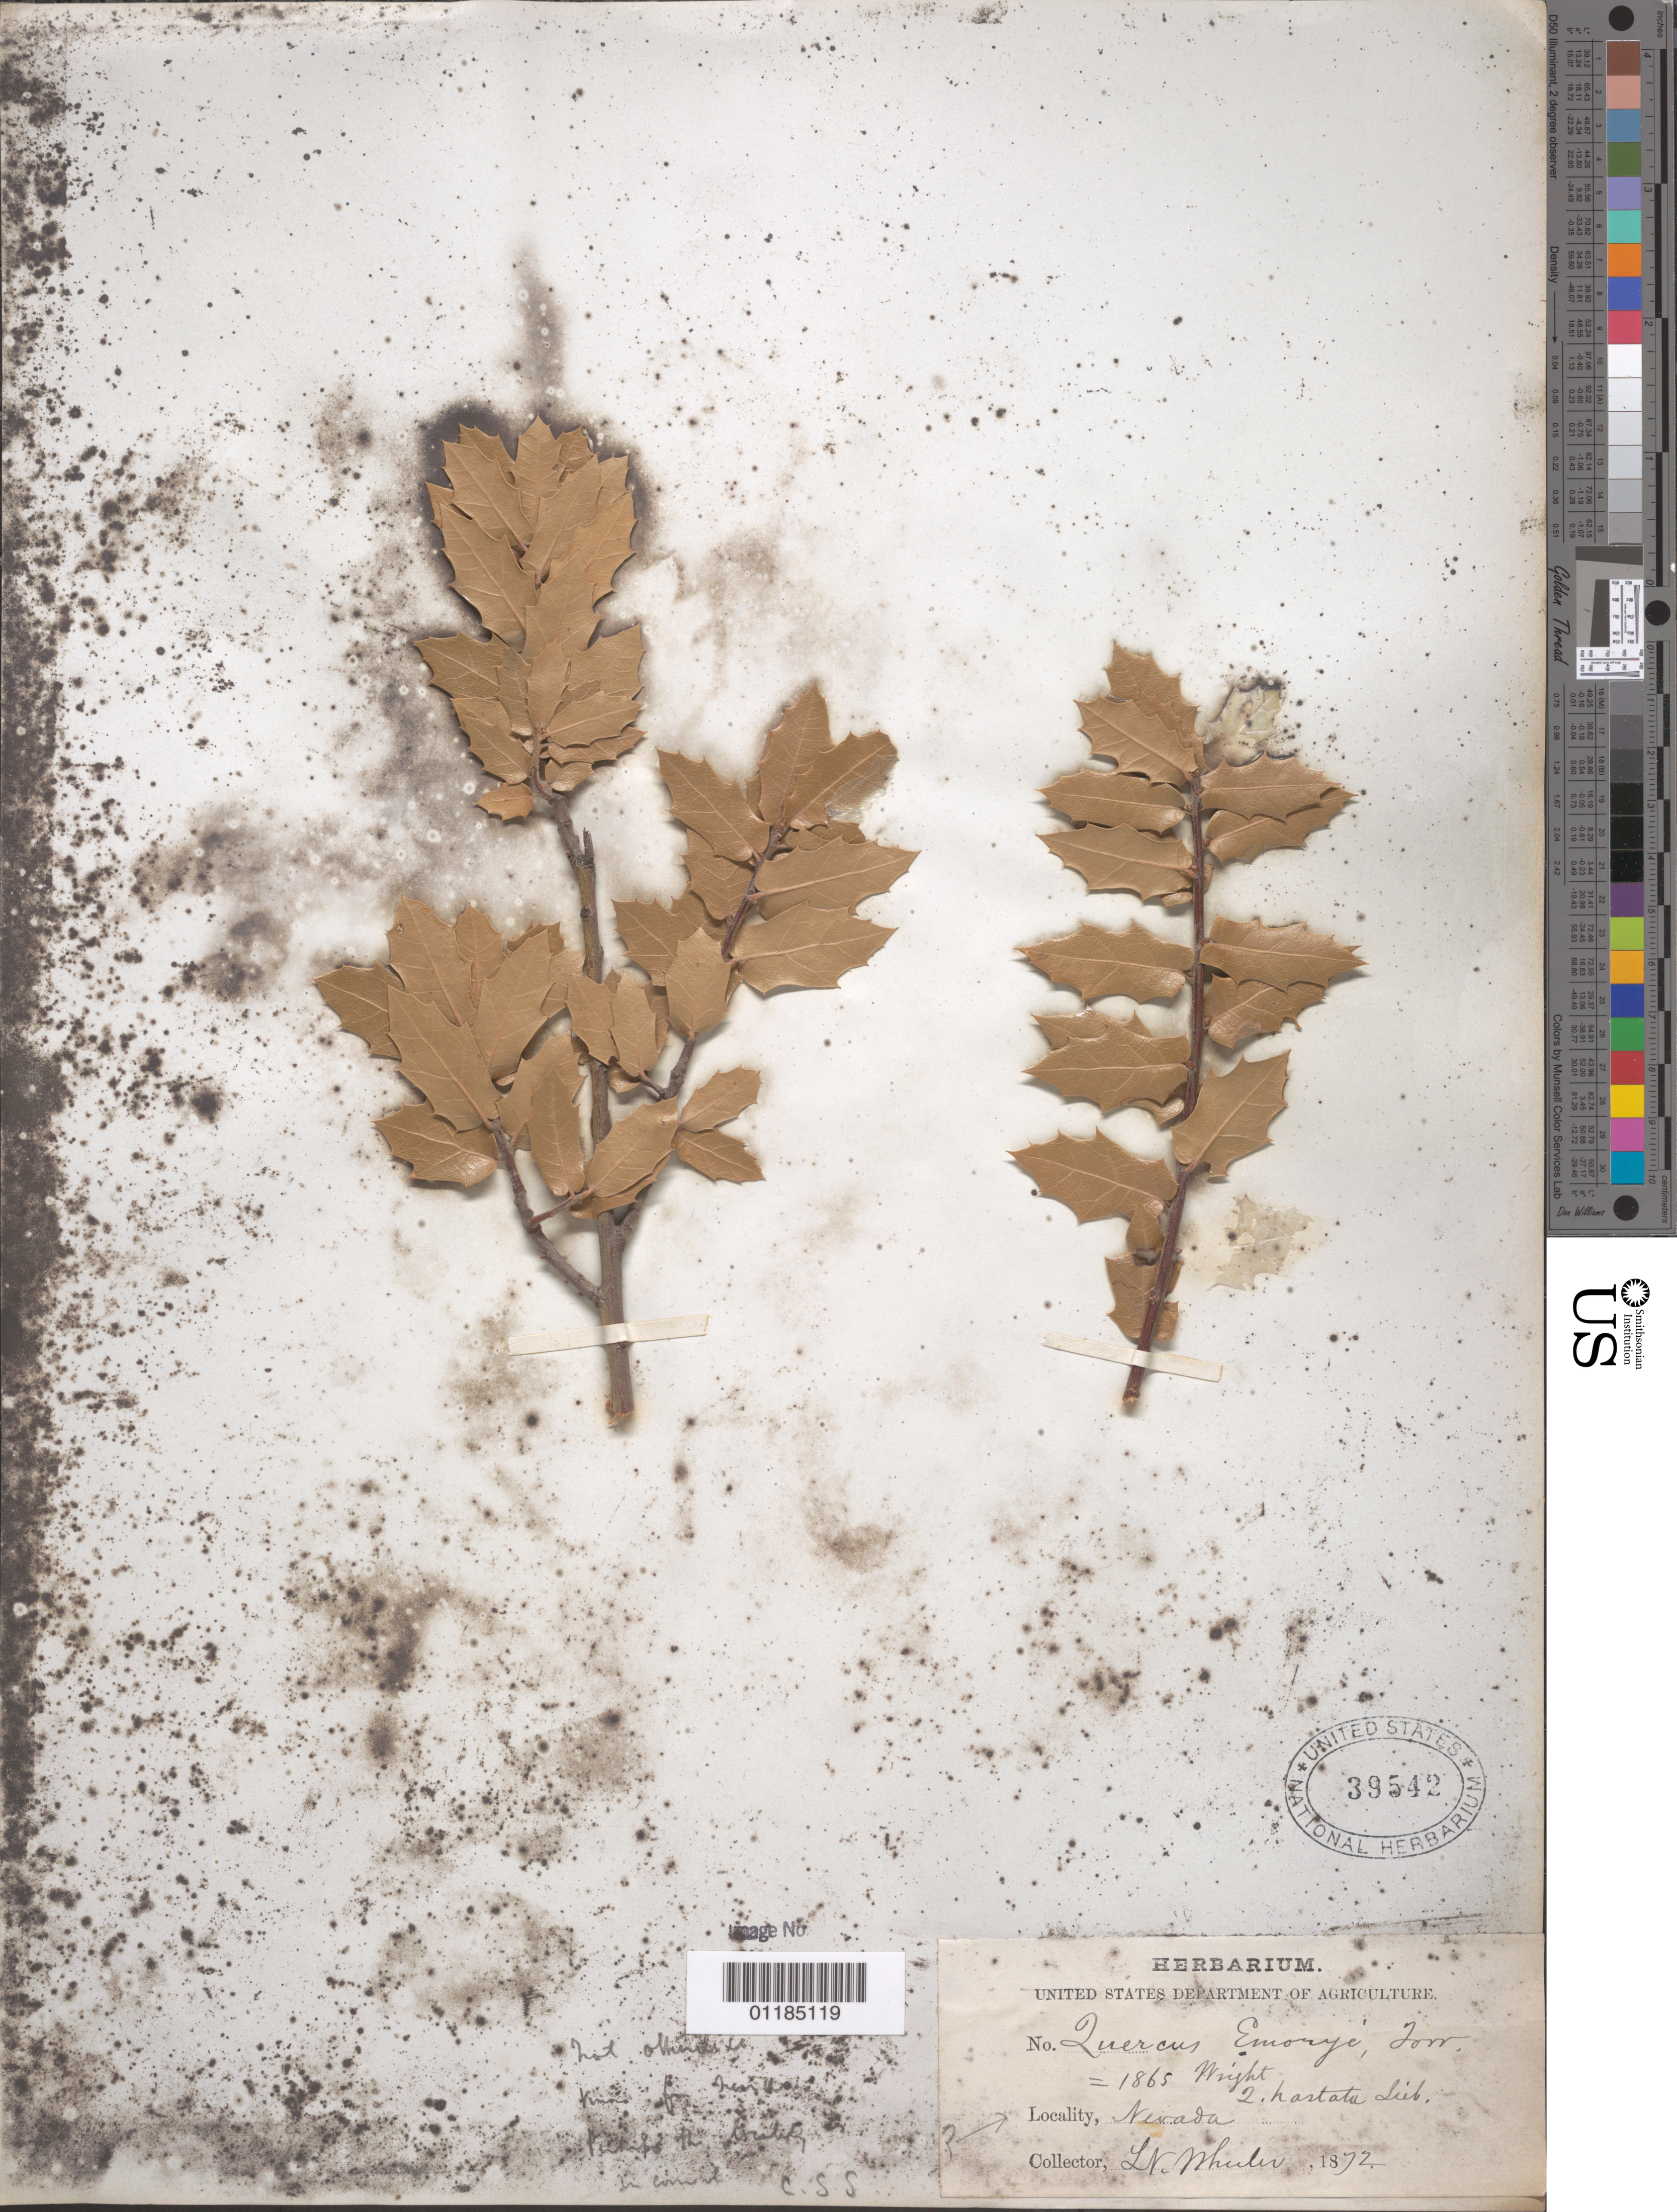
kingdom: Plantae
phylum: Tracheophyta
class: Magnoliopsida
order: Fagales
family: Fagaceae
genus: Quercus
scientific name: Quercus emoryi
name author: Torr. in Emory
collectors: -- Wheeler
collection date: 1872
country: United States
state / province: Nevada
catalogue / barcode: US 39542